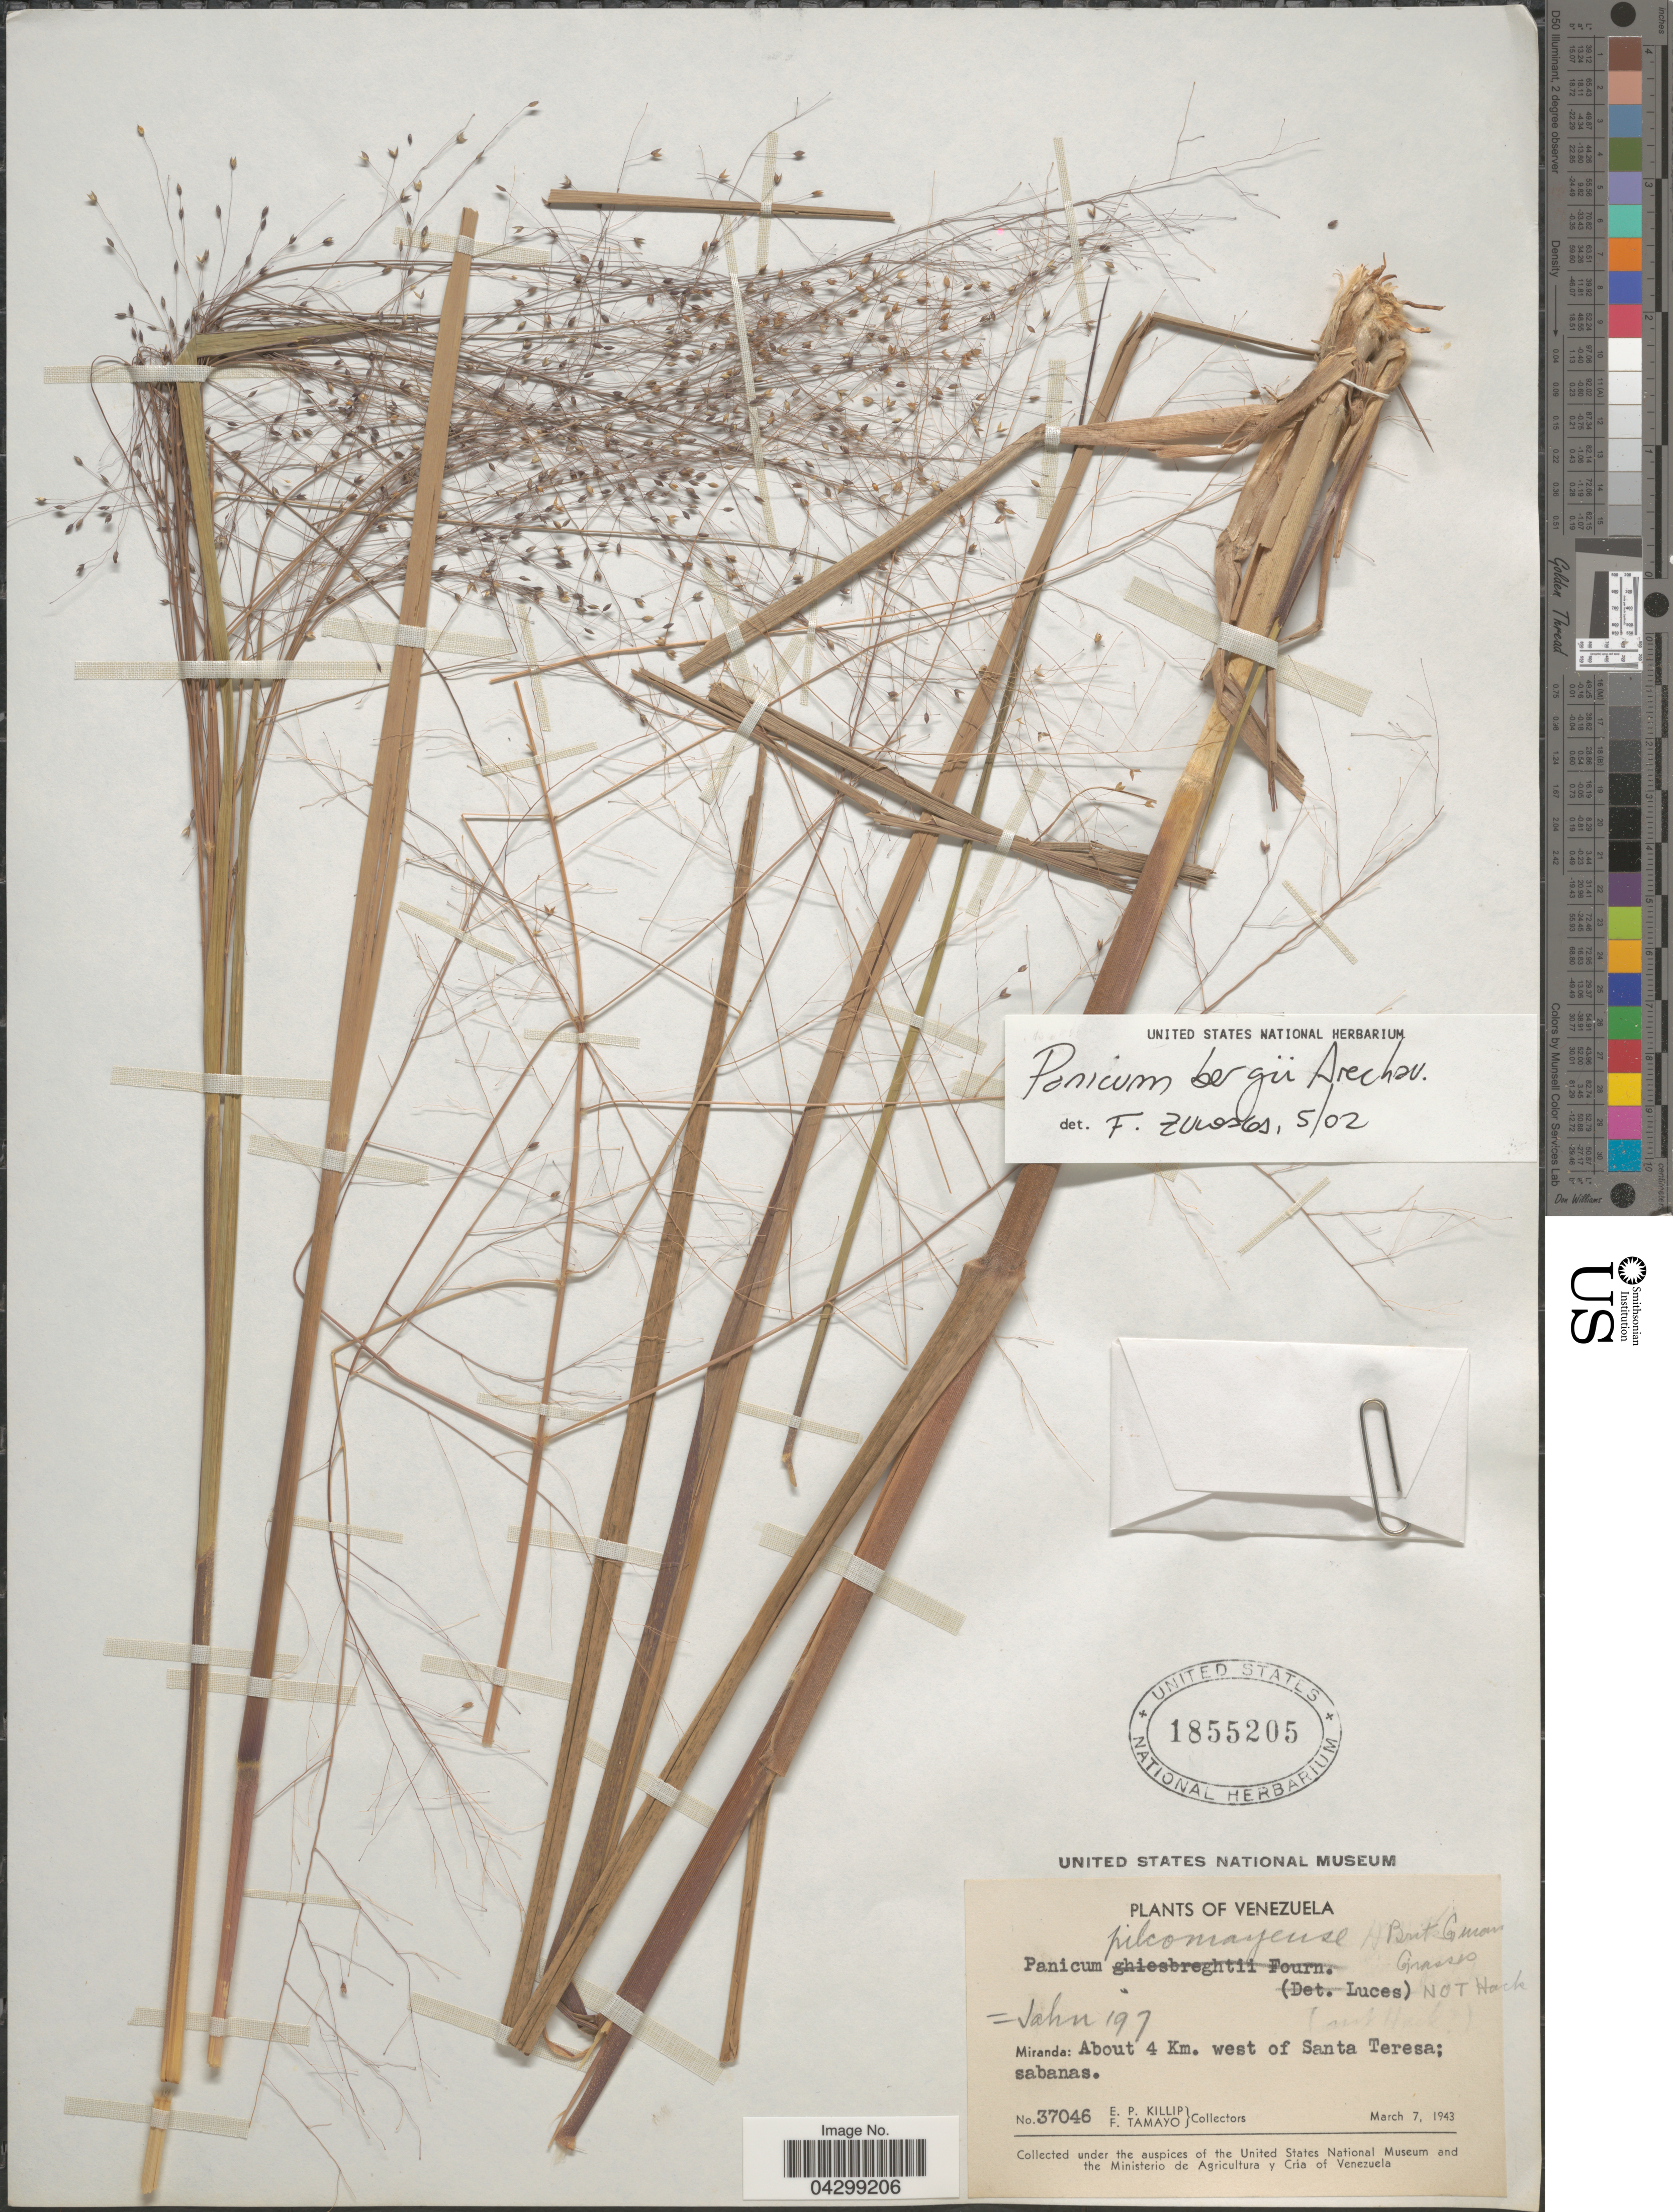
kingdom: Plantae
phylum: Tracheophyta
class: Liliopsida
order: Poales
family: Poaceae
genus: Panicum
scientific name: Panicum bergii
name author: Arechav.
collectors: E. P. Killip & F. Tamayo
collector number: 37046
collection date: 1943-03-07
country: Venezuela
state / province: Miranda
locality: About 4 Km. west of Santa Teresa; sabanas.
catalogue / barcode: US 1855205